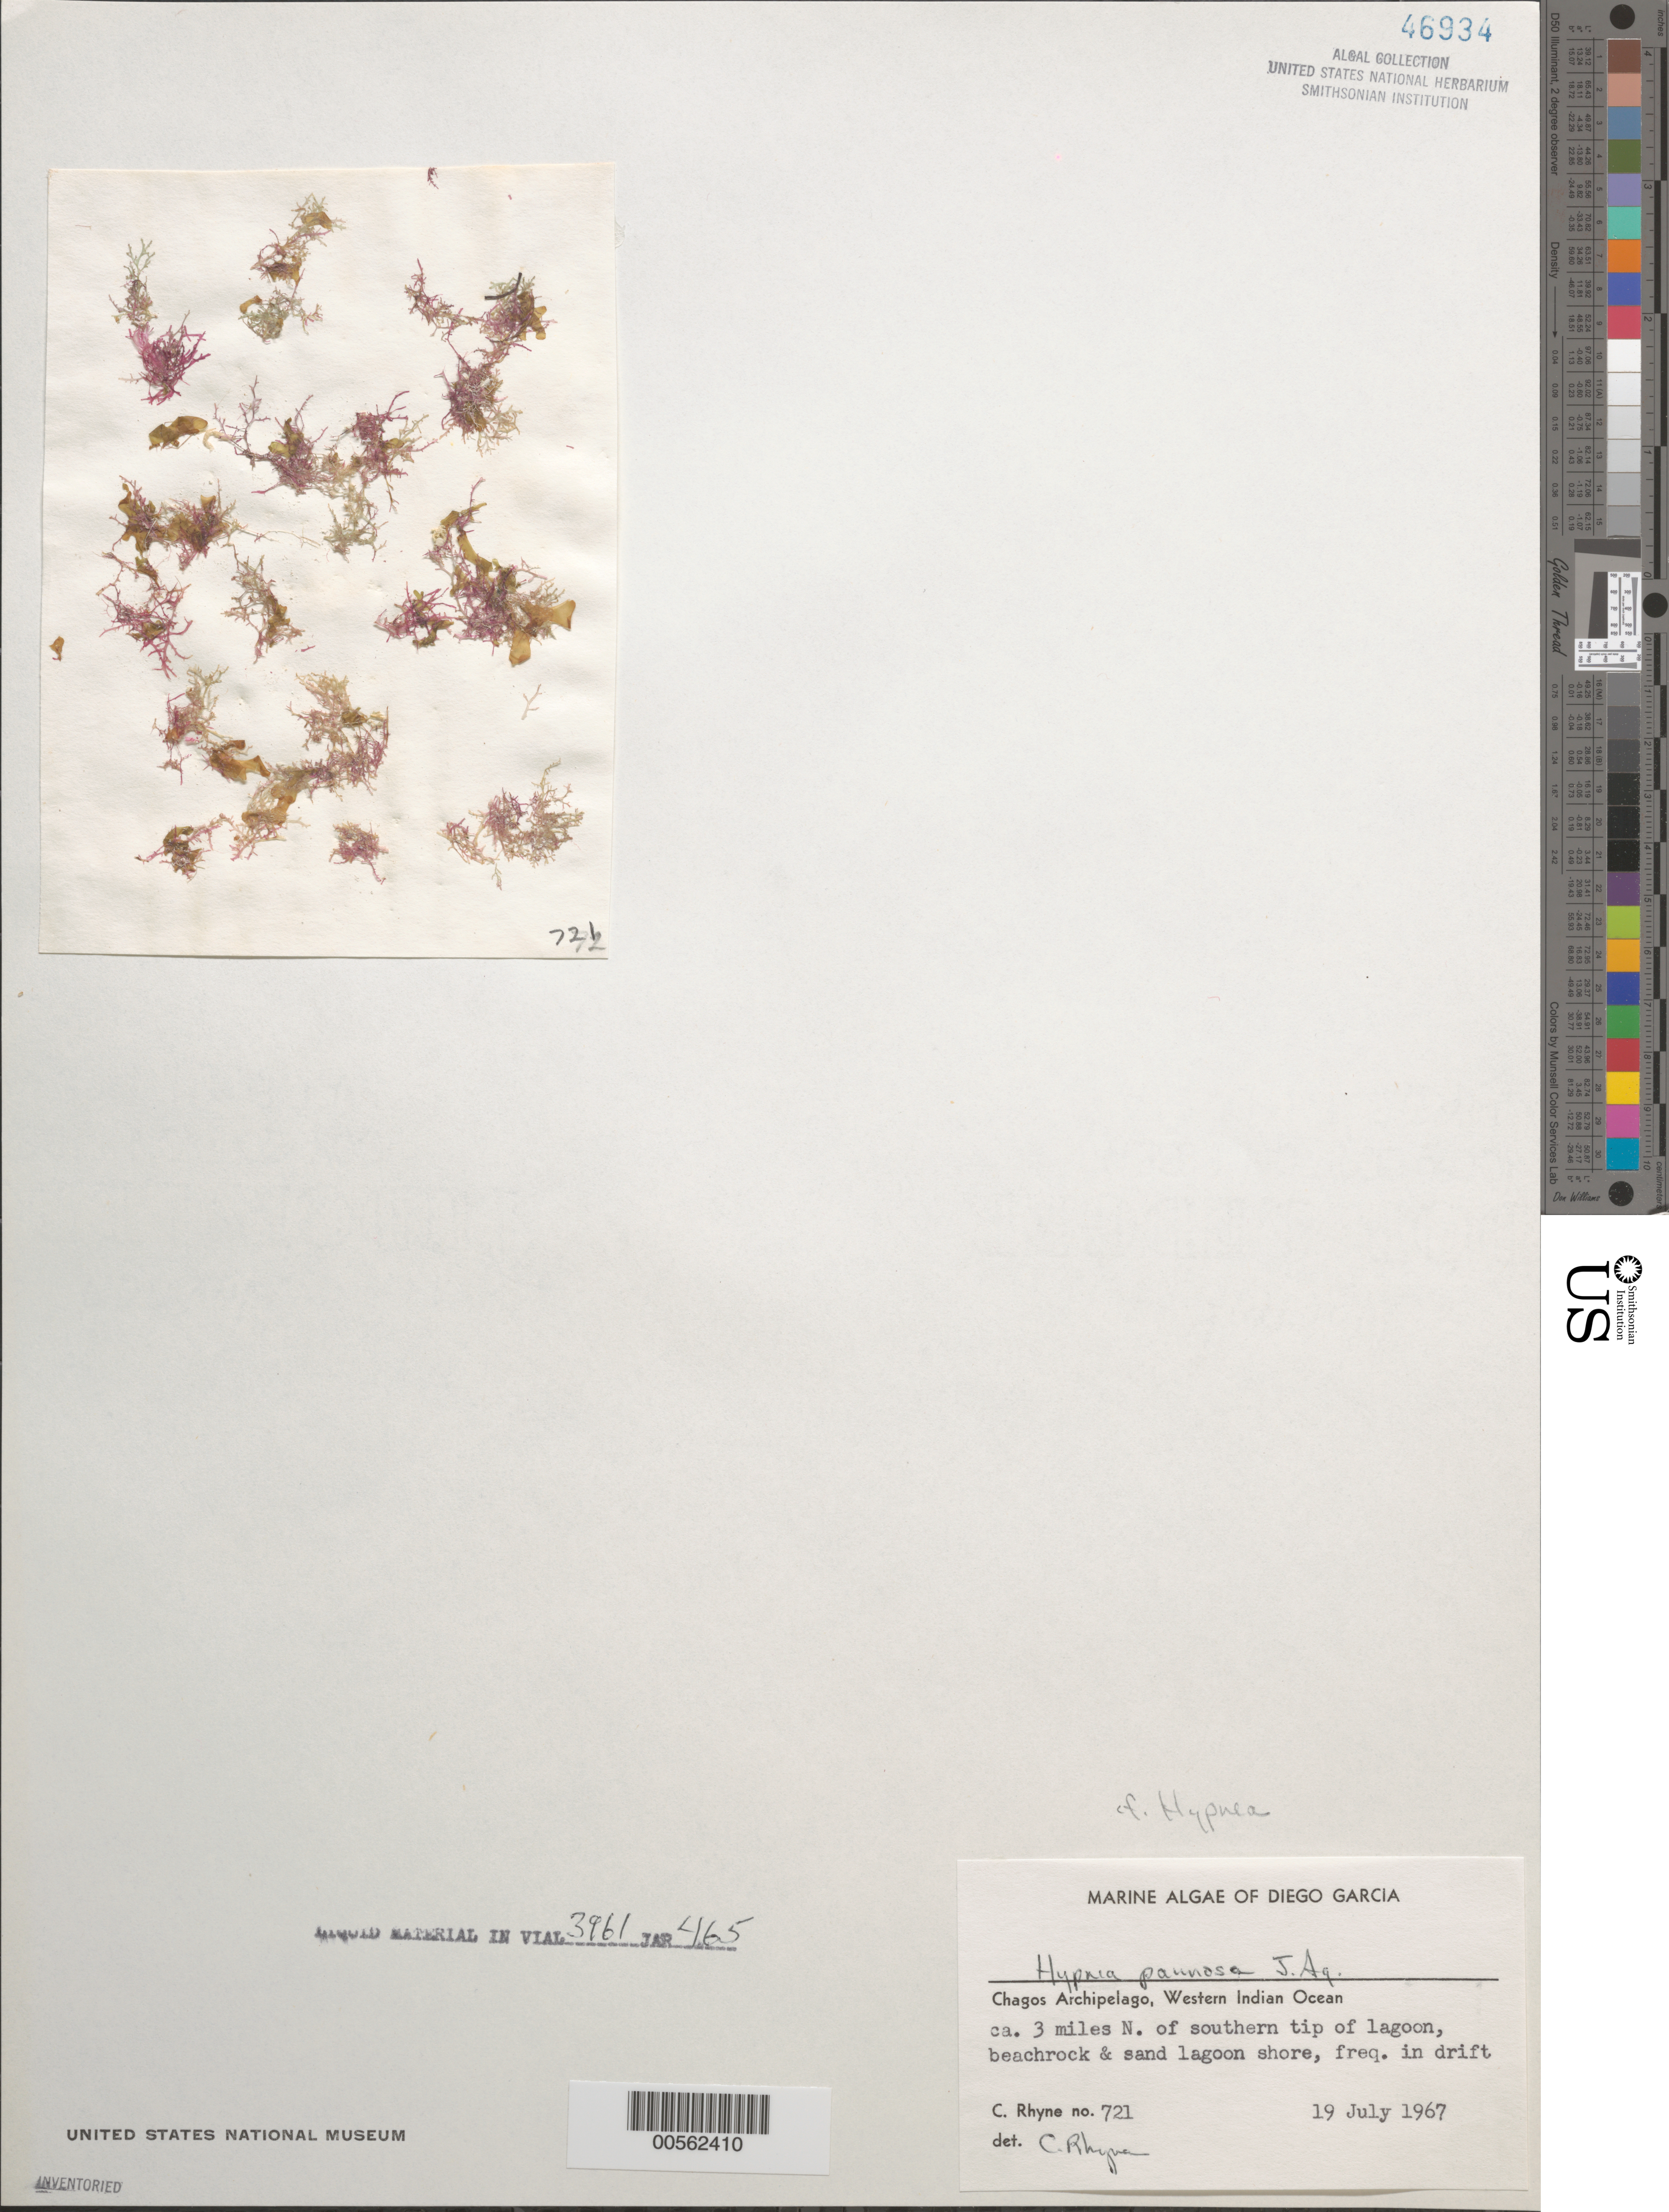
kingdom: Plantae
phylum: Rhodophyta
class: Florideophyceae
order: Gigartinales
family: Cystocloniaceae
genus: Hypnea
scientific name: Hypnea pannosa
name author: J. Agardh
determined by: Rhyne, C. F.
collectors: C. Rhyne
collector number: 721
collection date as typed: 19 Jul 1967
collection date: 1967-07-19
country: British Indian Ocean Territory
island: Diego Garcia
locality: Ca. 3-4 miles north of southern tip of atoll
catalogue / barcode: US 46934